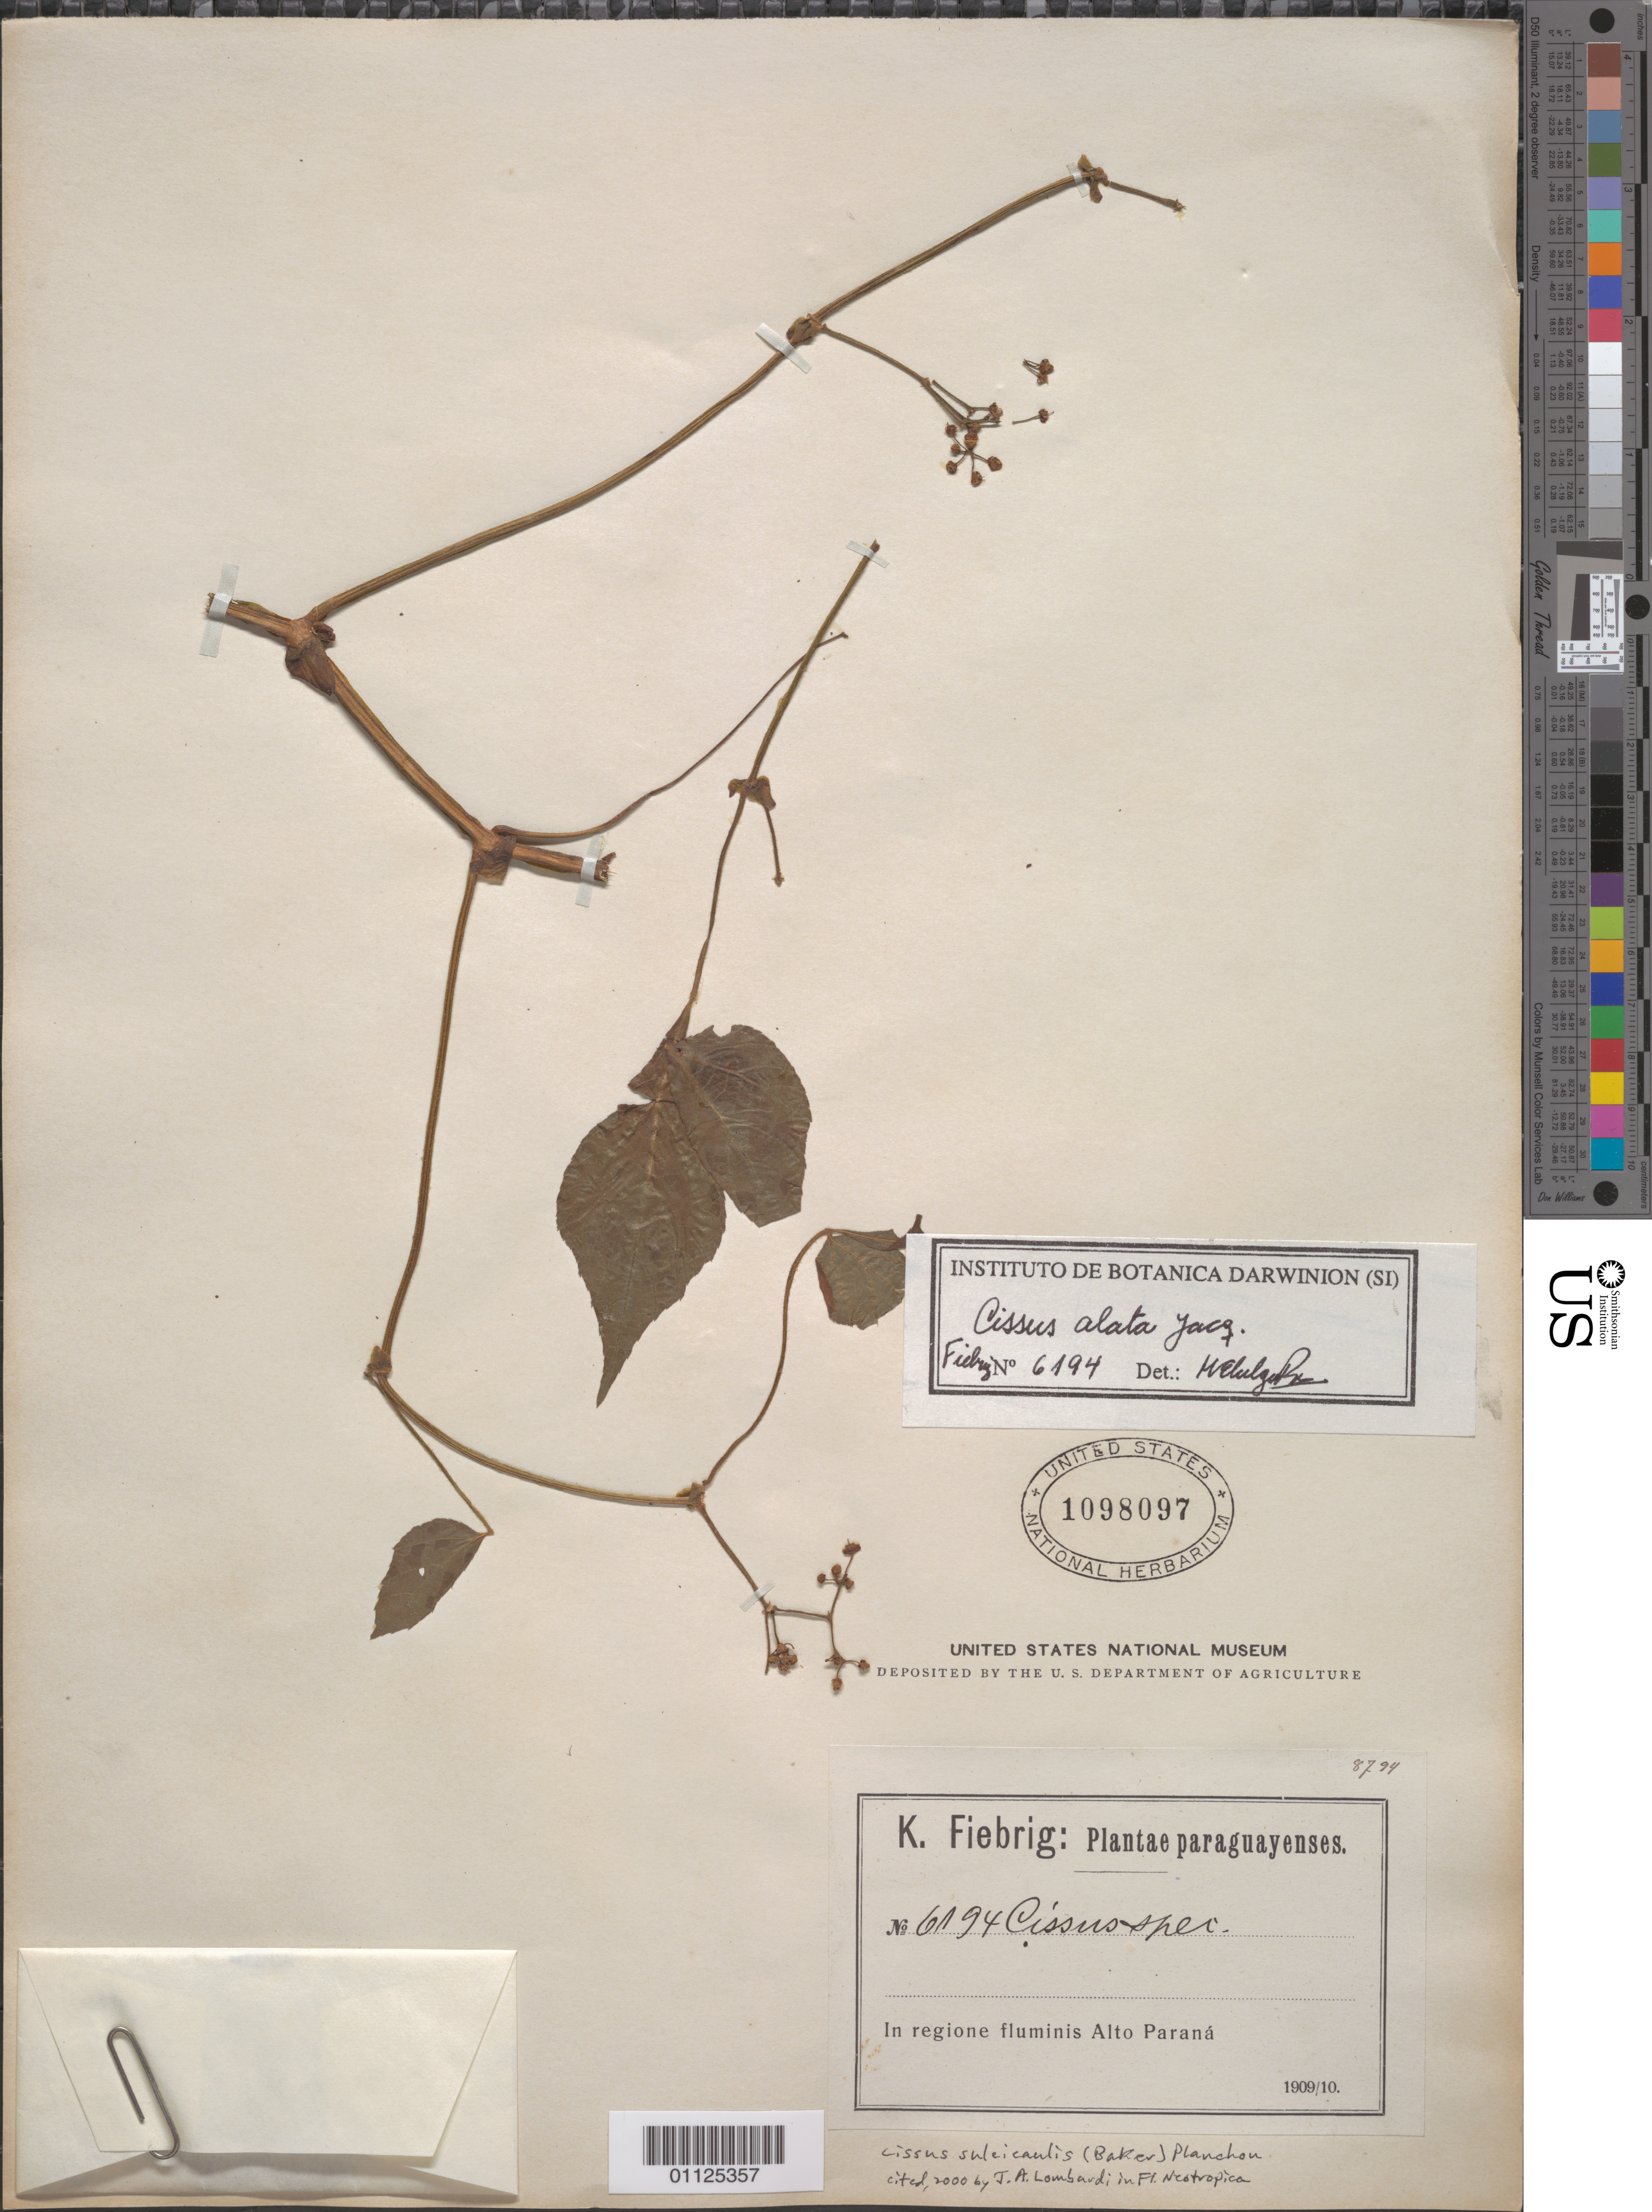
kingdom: Plantae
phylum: Tracheophyta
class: Magnoliopsida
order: Vitales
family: Vitaceae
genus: Cissus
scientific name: Cissus sulcicaulis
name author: (Baker) Planch.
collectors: K. Fiebrig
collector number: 6194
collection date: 1909/1910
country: Paraguay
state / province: Alto Paraná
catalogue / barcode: US 1098097